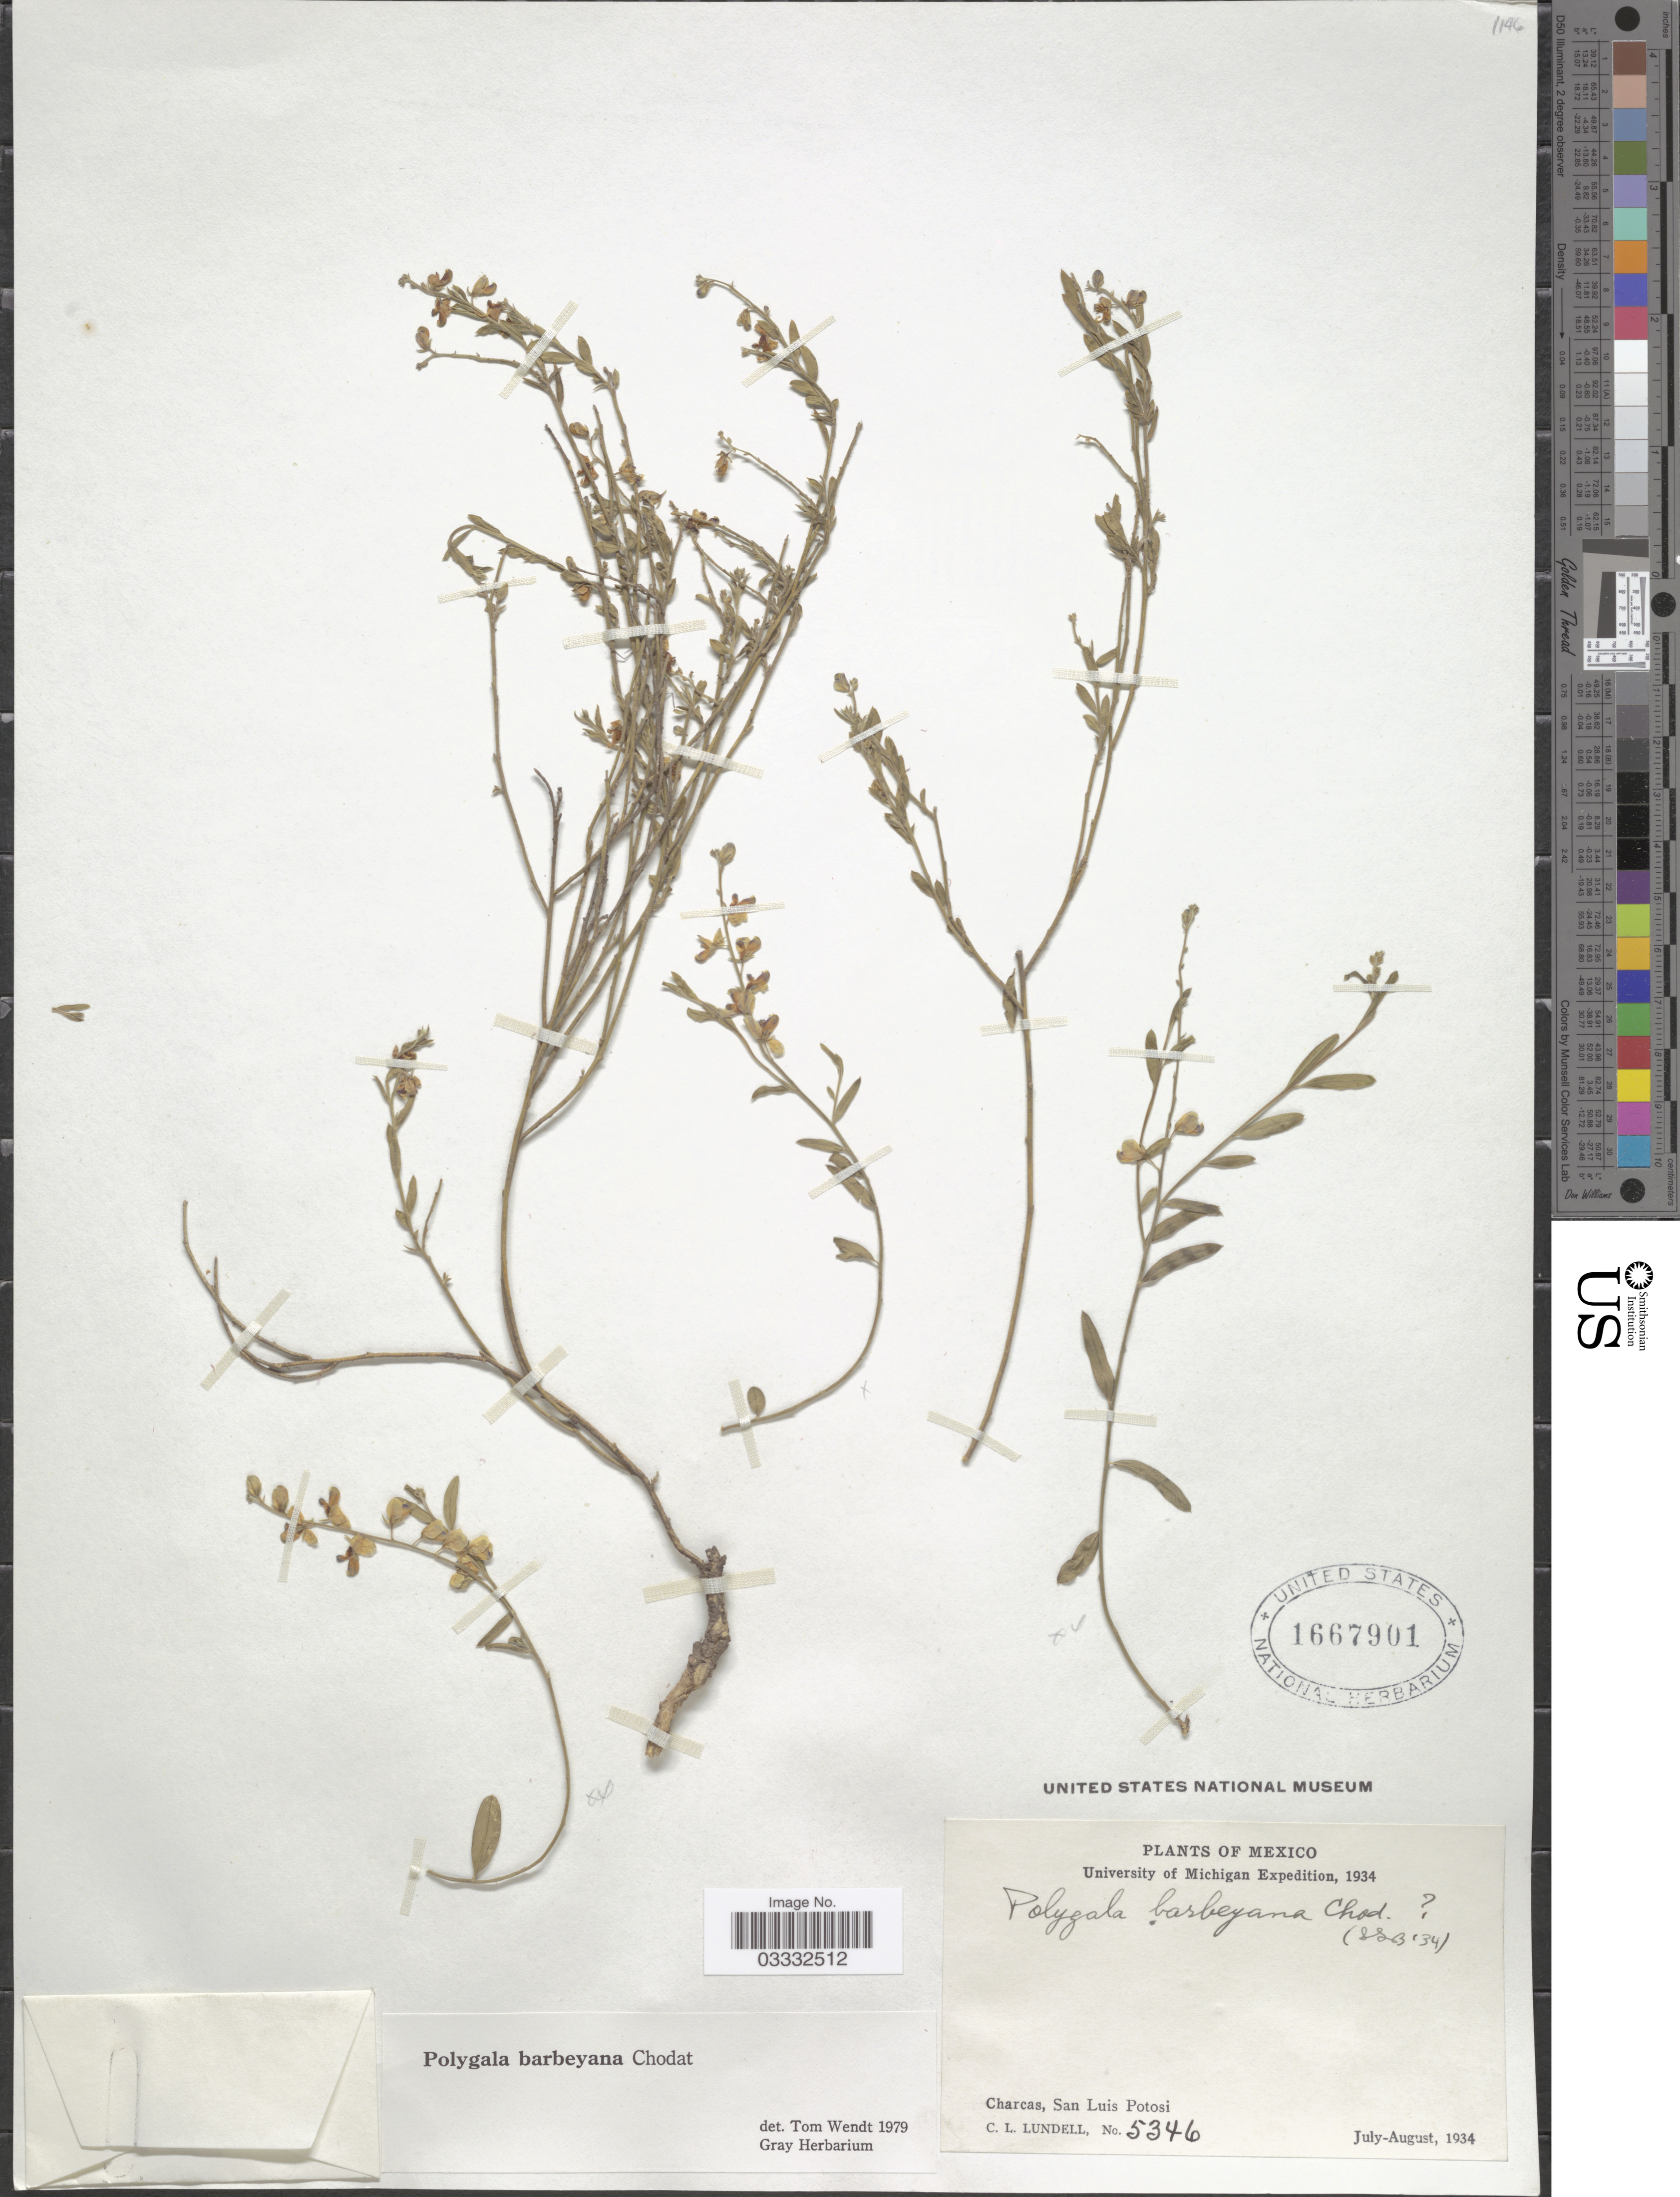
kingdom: Plantae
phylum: Tracheophyta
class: Magnoliopsida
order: Fabales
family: Polygalaceae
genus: Hebecarpa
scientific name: Hebecarpa barbeyana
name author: (Chodat) J.R. Abbott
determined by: Strong, Mark T., (BOT), Smithsonian Institution - National Museum of Natural History (UNITED STATES)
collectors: C. L. Lundell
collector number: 5346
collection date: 1934-07/1934-08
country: Mexico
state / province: San Luis Potosí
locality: Charcas.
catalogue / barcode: US 1667901